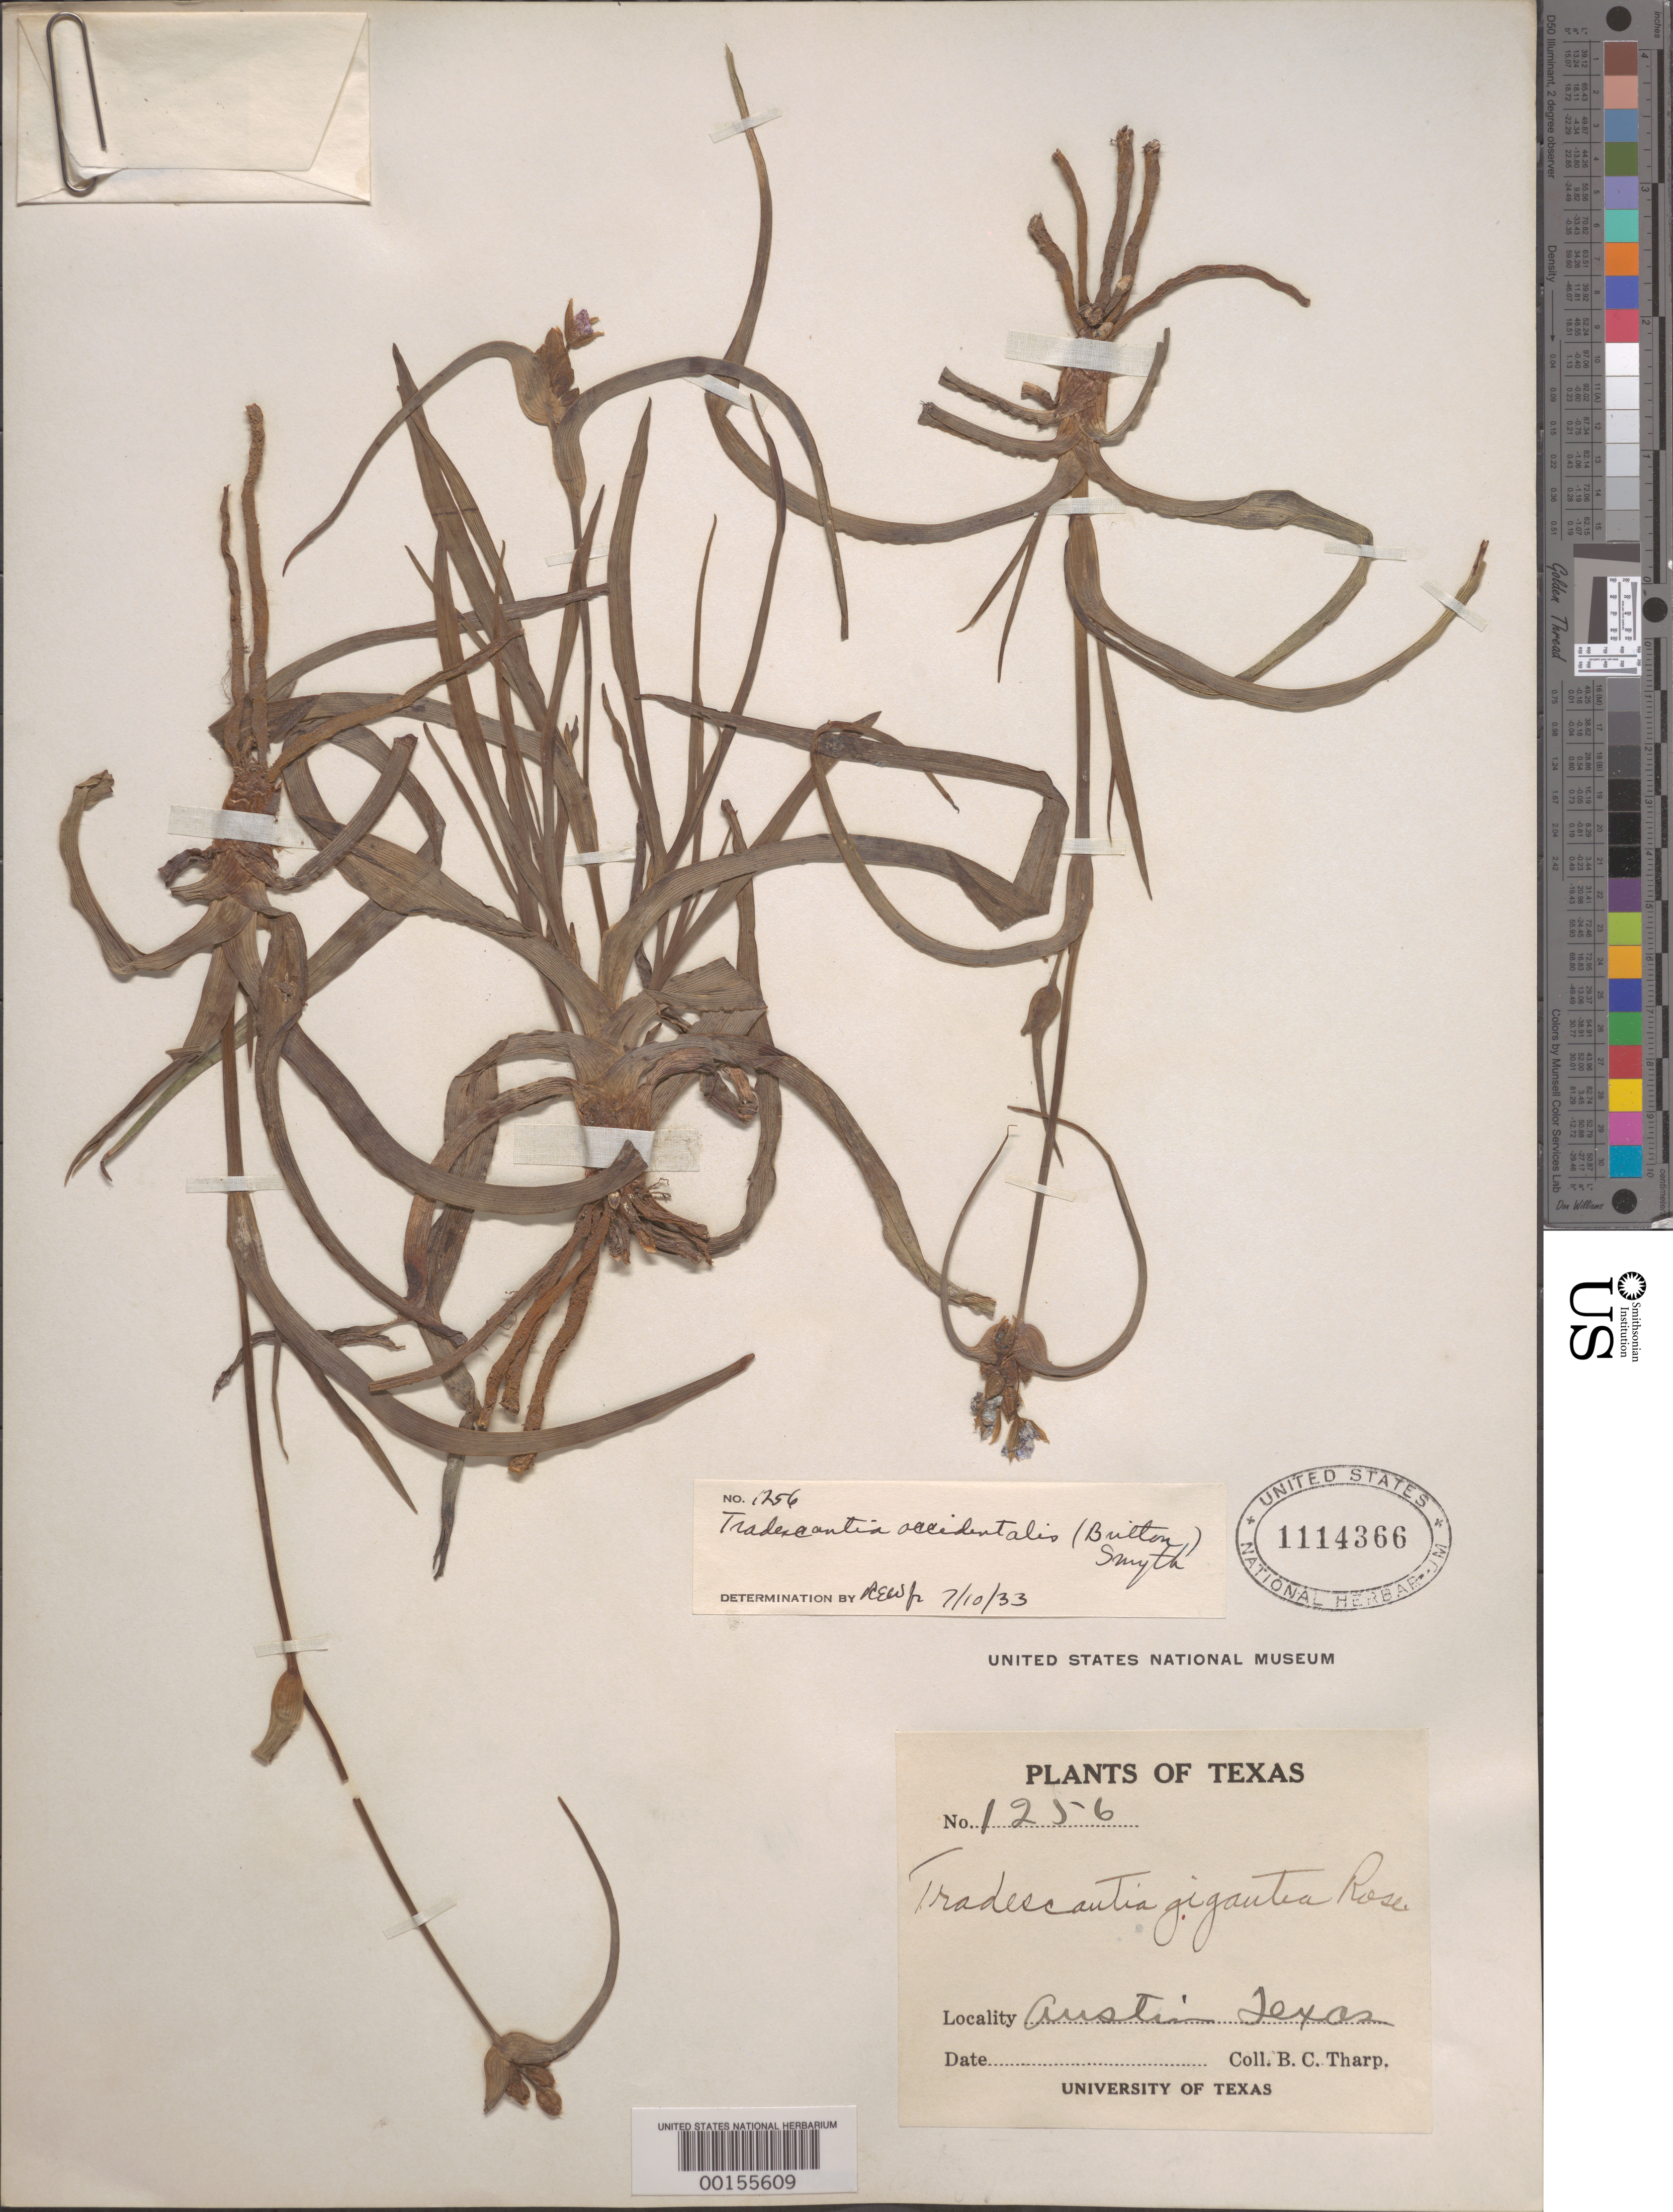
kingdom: Plantae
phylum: Tracheophyta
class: Liliopsida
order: Commelinales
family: Commelinaceae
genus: Tradescantia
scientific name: Tradescantia occidentalis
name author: (Britton) Smyth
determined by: Woodson, R. E., Jr.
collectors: B. C. Tharp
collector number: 1256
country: United States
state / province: Texas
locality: Near austin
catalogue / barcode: US 114366